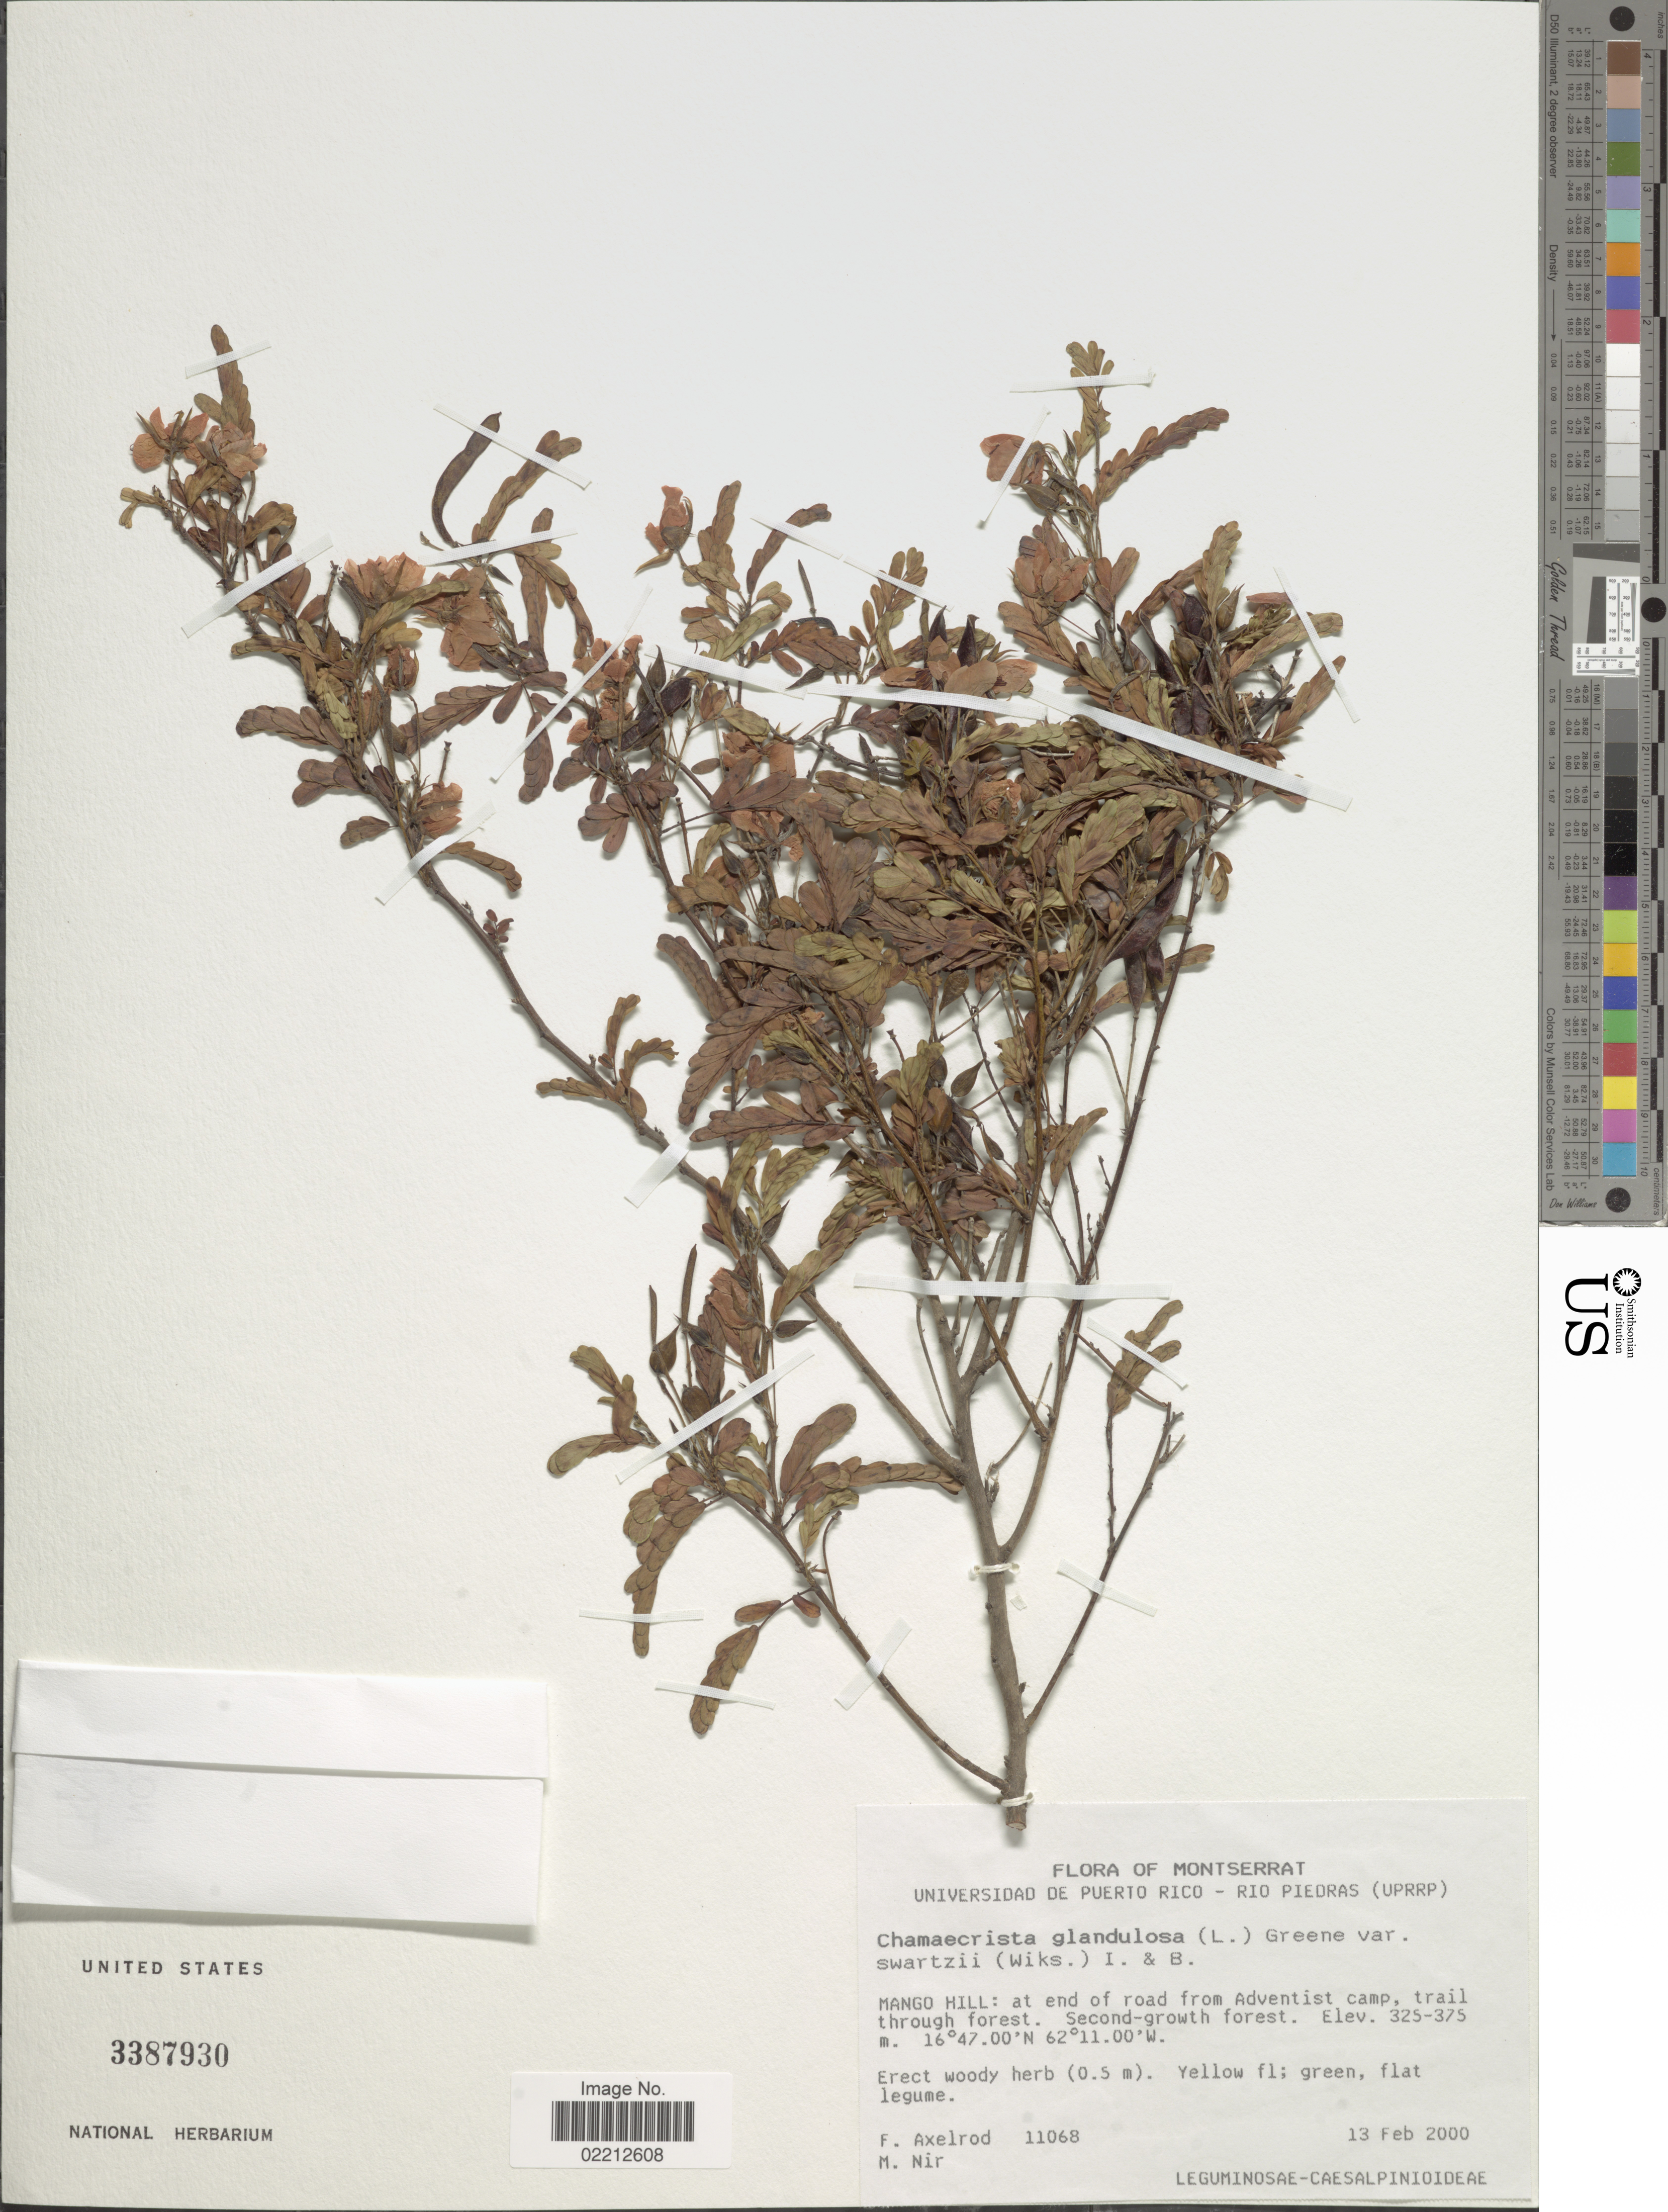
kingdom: Plantae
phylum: Tracheophyta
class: Magnoliopsida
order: Fabales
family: Fabaceae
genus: Chamaecrista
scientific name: Chamaecrista glandulosa var. swartzii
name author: (Wikstr.) H.S. Irwin & Barneby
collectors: F. Axelrod & M. A. Nir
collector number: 11068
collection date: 2000-02-13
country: Montserrat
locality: Mango Hill: at end of road from Adventist camp. trail through forest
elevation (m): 325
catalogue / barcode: US 3389930